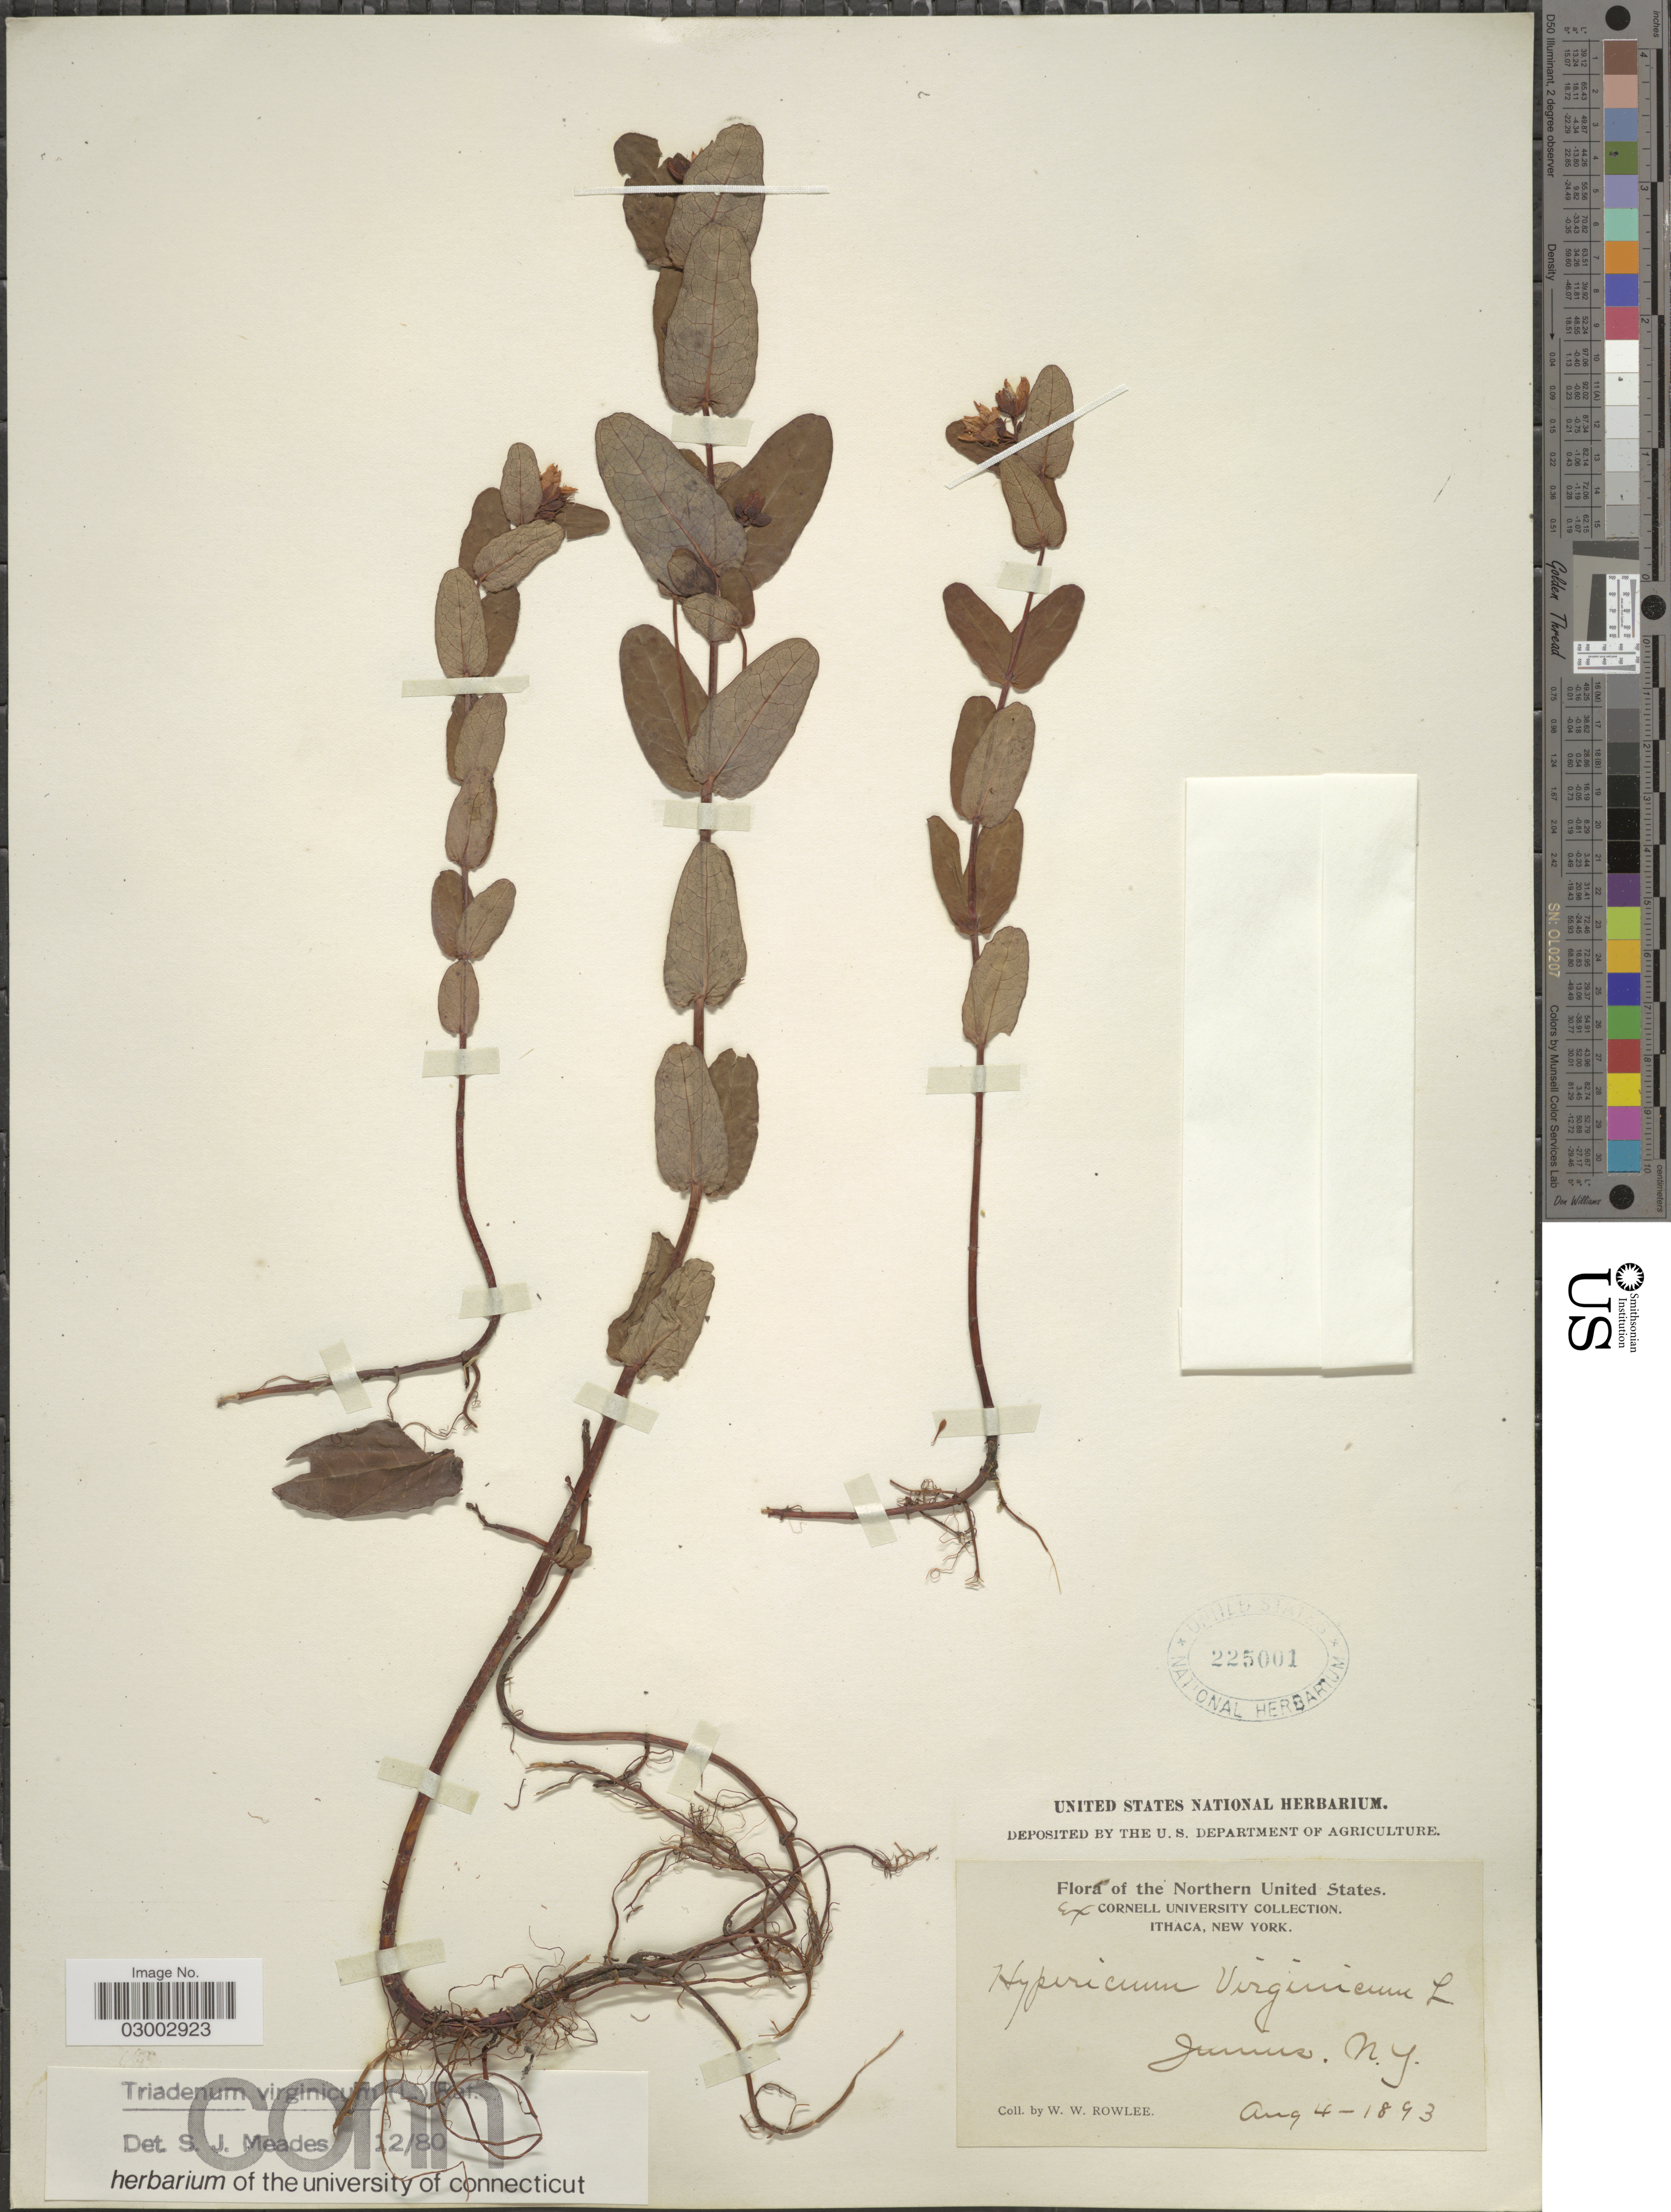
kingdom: Plantae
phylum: Tracheophyta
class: Magnoliopsida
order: Malpighiales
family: Hypericaceae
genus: Hypericum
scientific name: Hypericum virginicum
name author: L.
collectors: W. W. Rowlee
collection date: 1893-08-04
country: United States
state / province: New York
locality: The Northern United States. Junius.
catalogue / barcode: US 225001